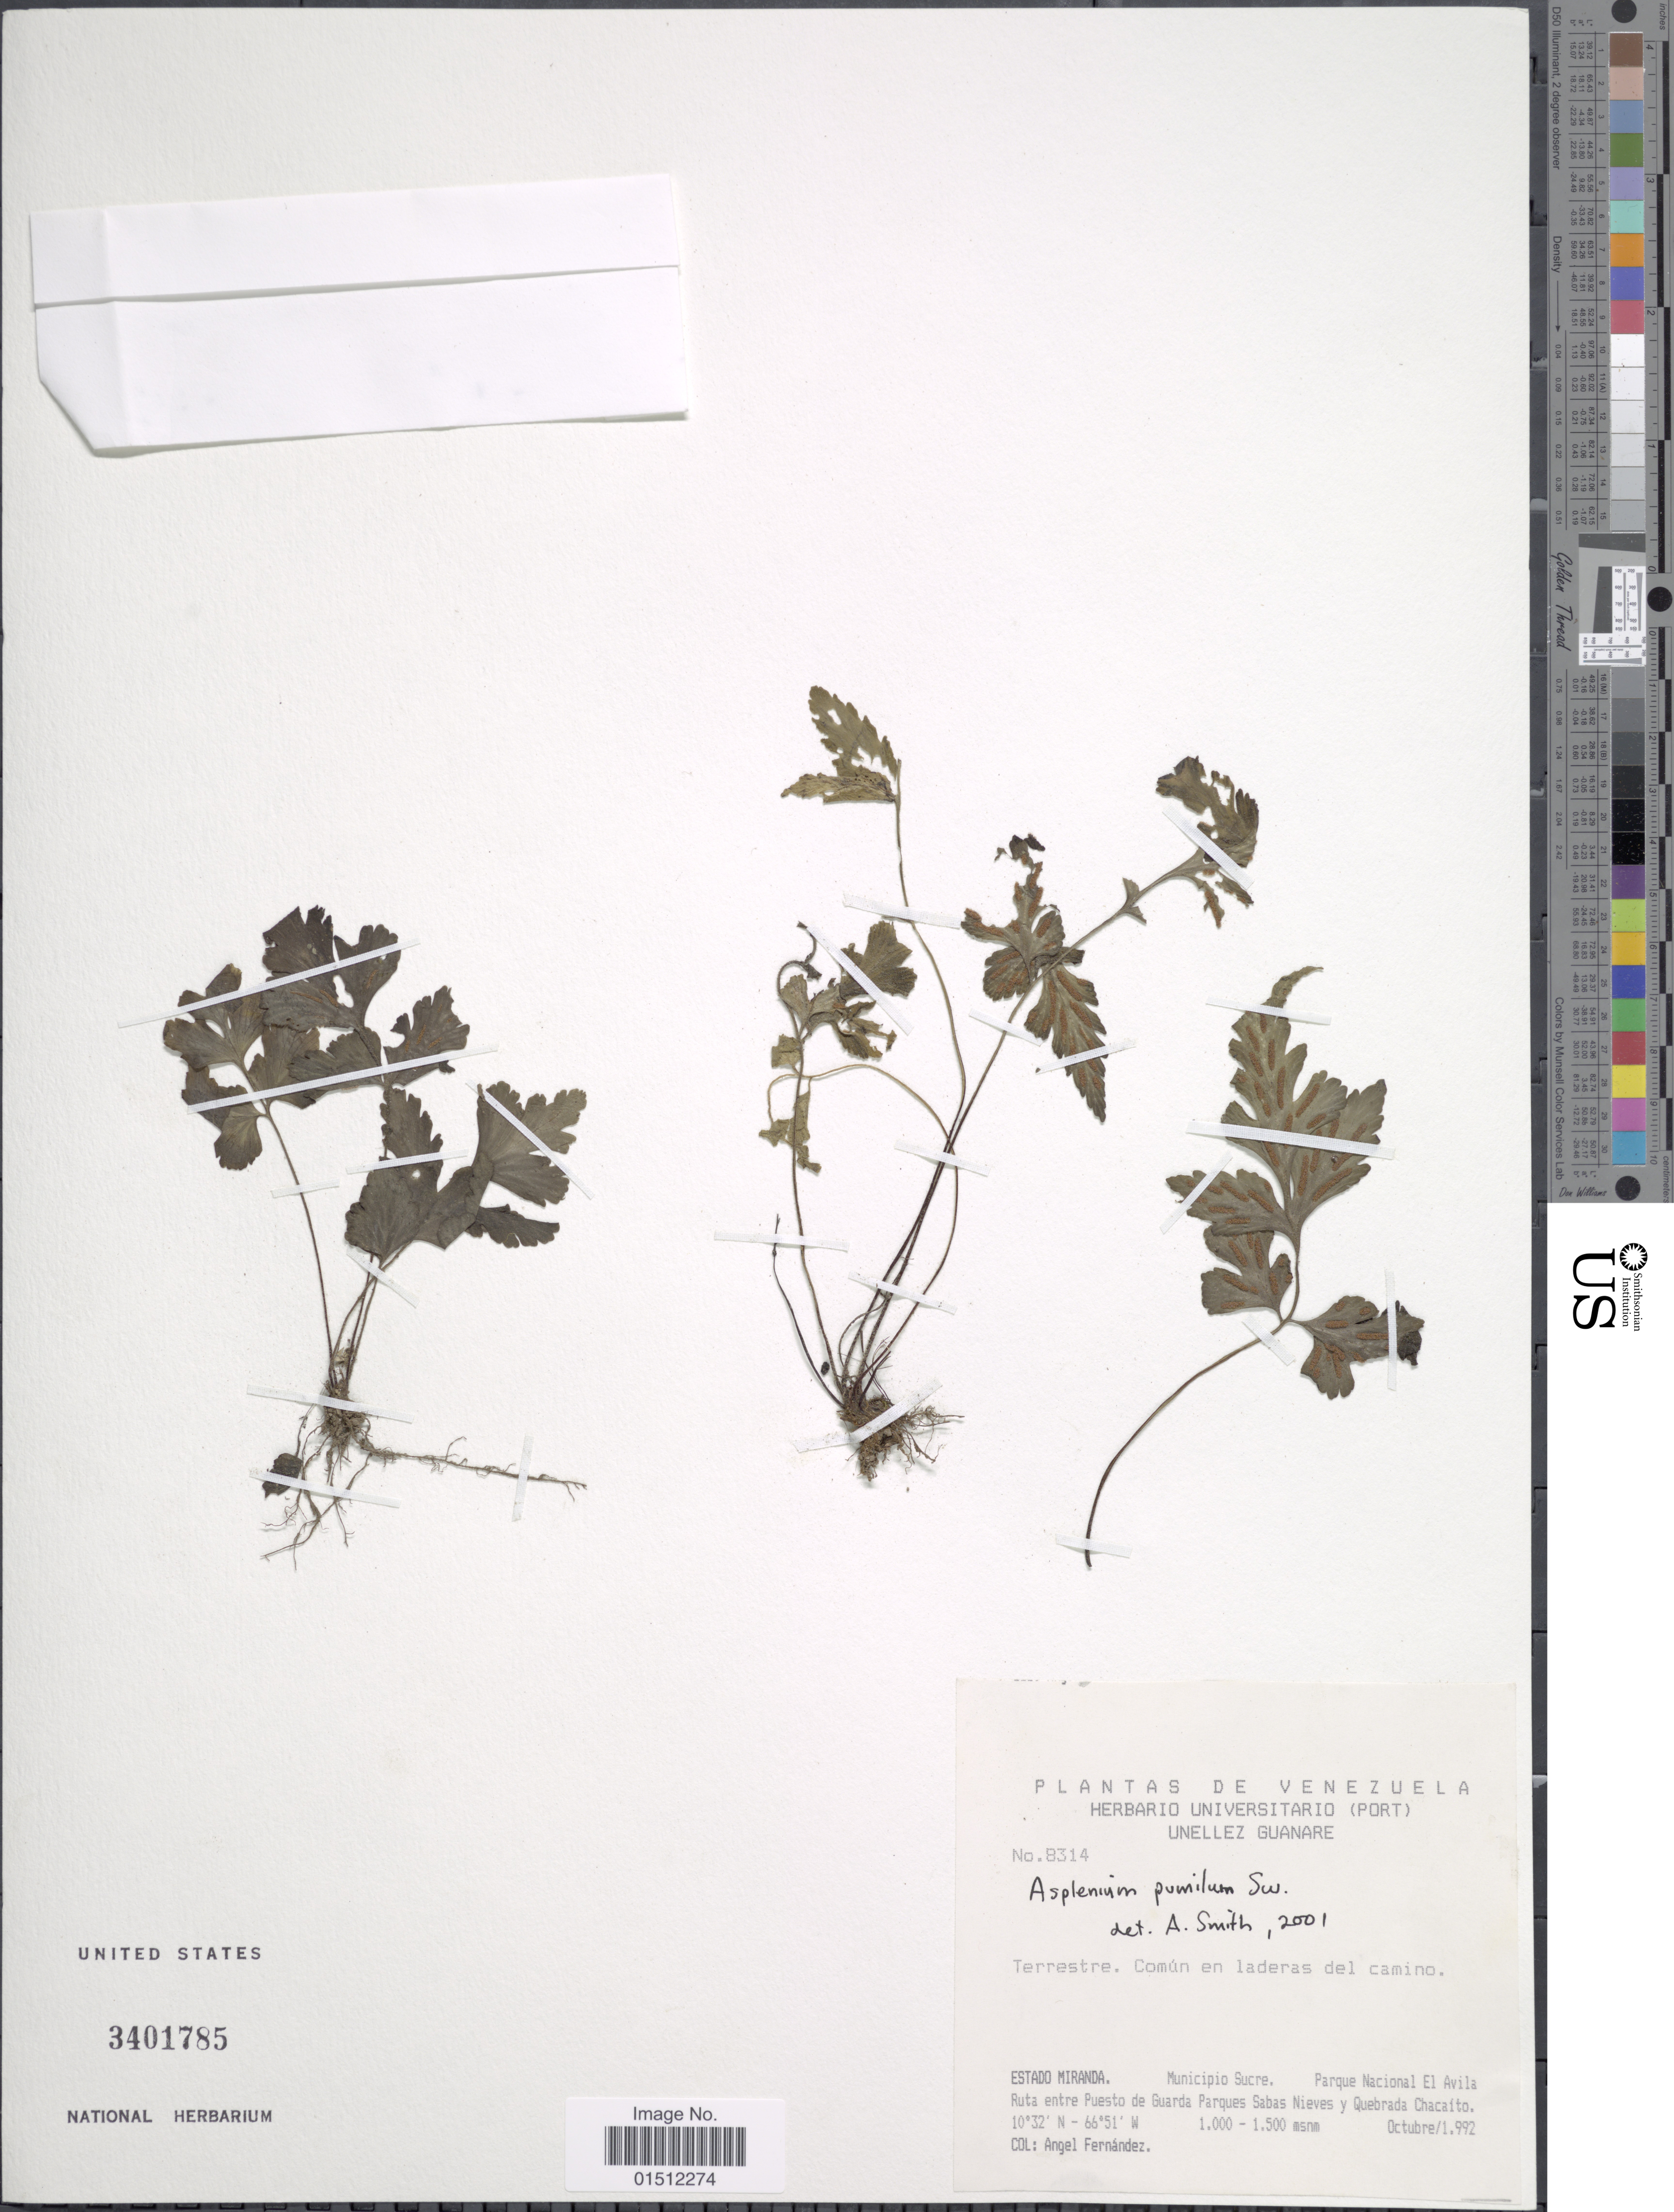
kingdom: Plantae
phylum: Tracheophyta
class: Polypodiopsida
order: Polypodiales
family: Aspleniaceae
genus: Asplenium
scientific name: Asplenium pumilum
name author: Sw.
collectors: Á. Fernández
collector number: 8314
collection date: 1992-10-01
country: Venezuela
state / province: Miranda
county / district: Sucre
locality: Parque Nacional El Avila ruta entre Puesto de Guarda Parques Sabas Nieves y Quebrada Chacaito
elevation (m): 1000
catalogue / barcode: US 3401785